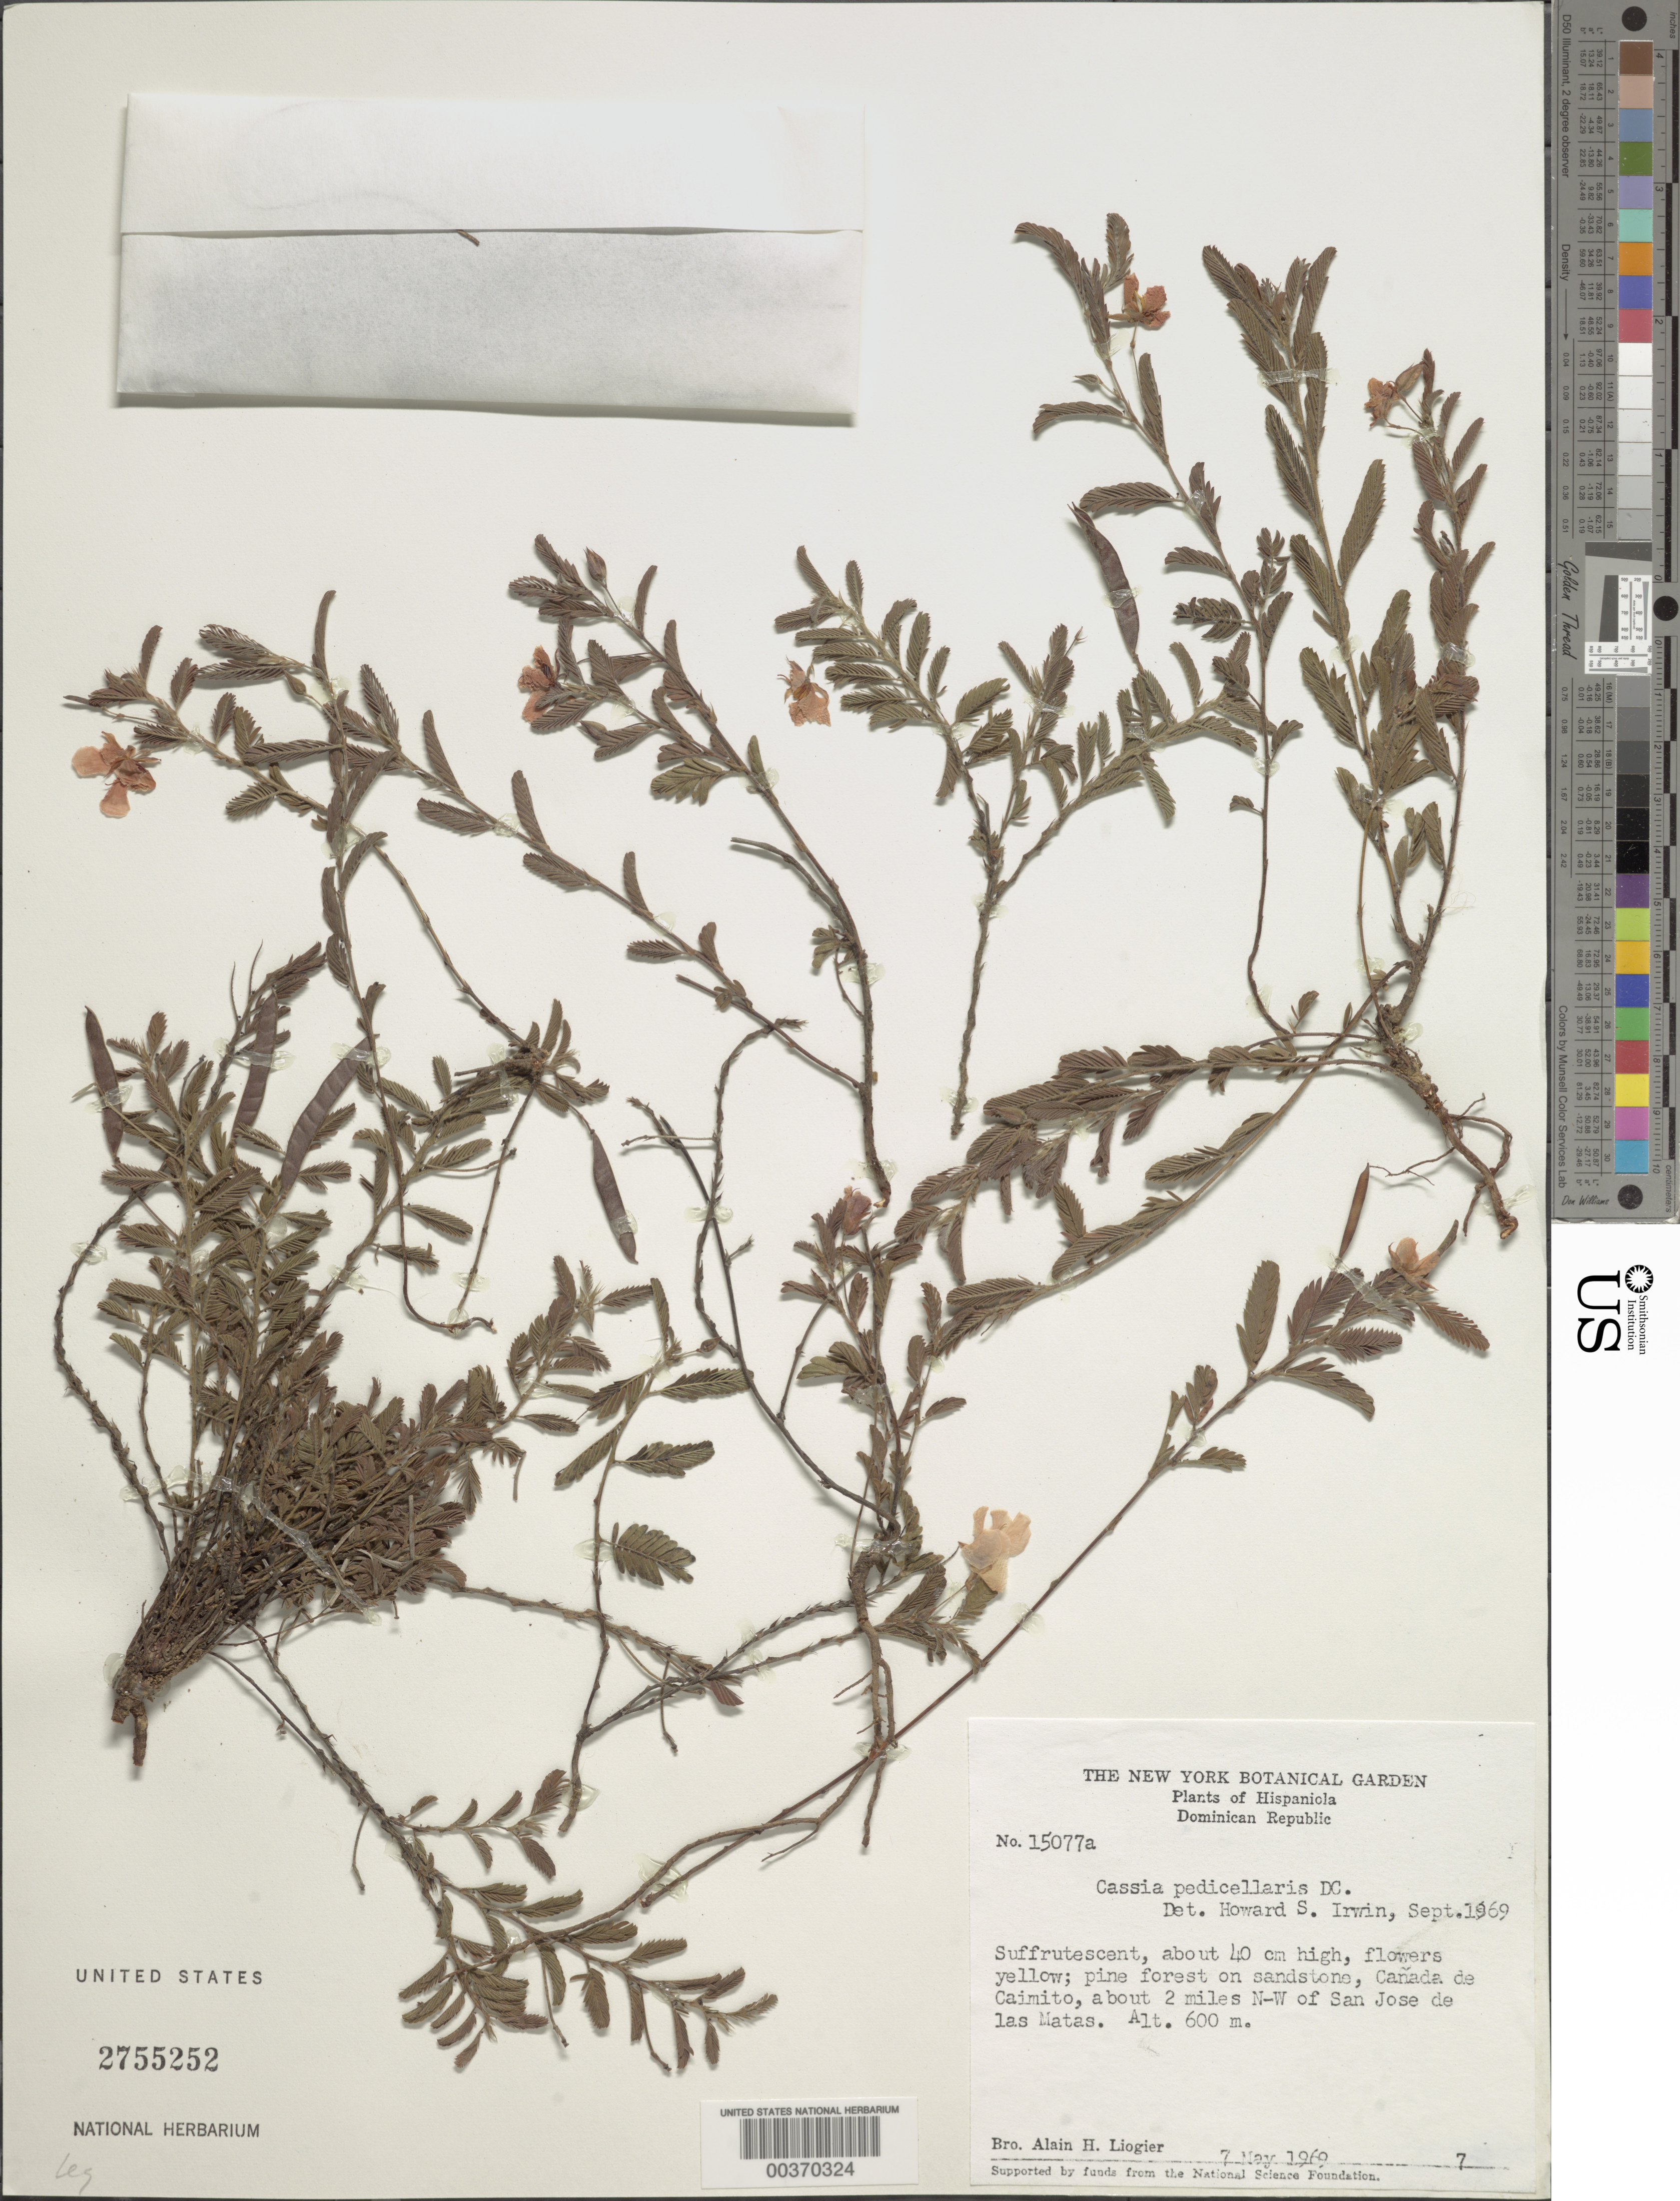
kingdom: Plantae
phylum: Tracheophyta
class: Magnoliopsida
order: Fabales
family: Fabaceae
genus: Chamaecrista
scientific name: Chamaecrista pedicellaris var. pedicellaris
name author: Britton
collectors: A. H. Liogier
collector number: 15077a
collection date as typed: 07 May 1969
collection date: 1969-05-07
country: Dominican Republic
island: Hispaniola Island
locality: Canada de caimito, about 2 mi nw of san jose de las matas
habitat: Pine forest on sandstone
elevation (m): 600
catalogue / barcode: US 2755252